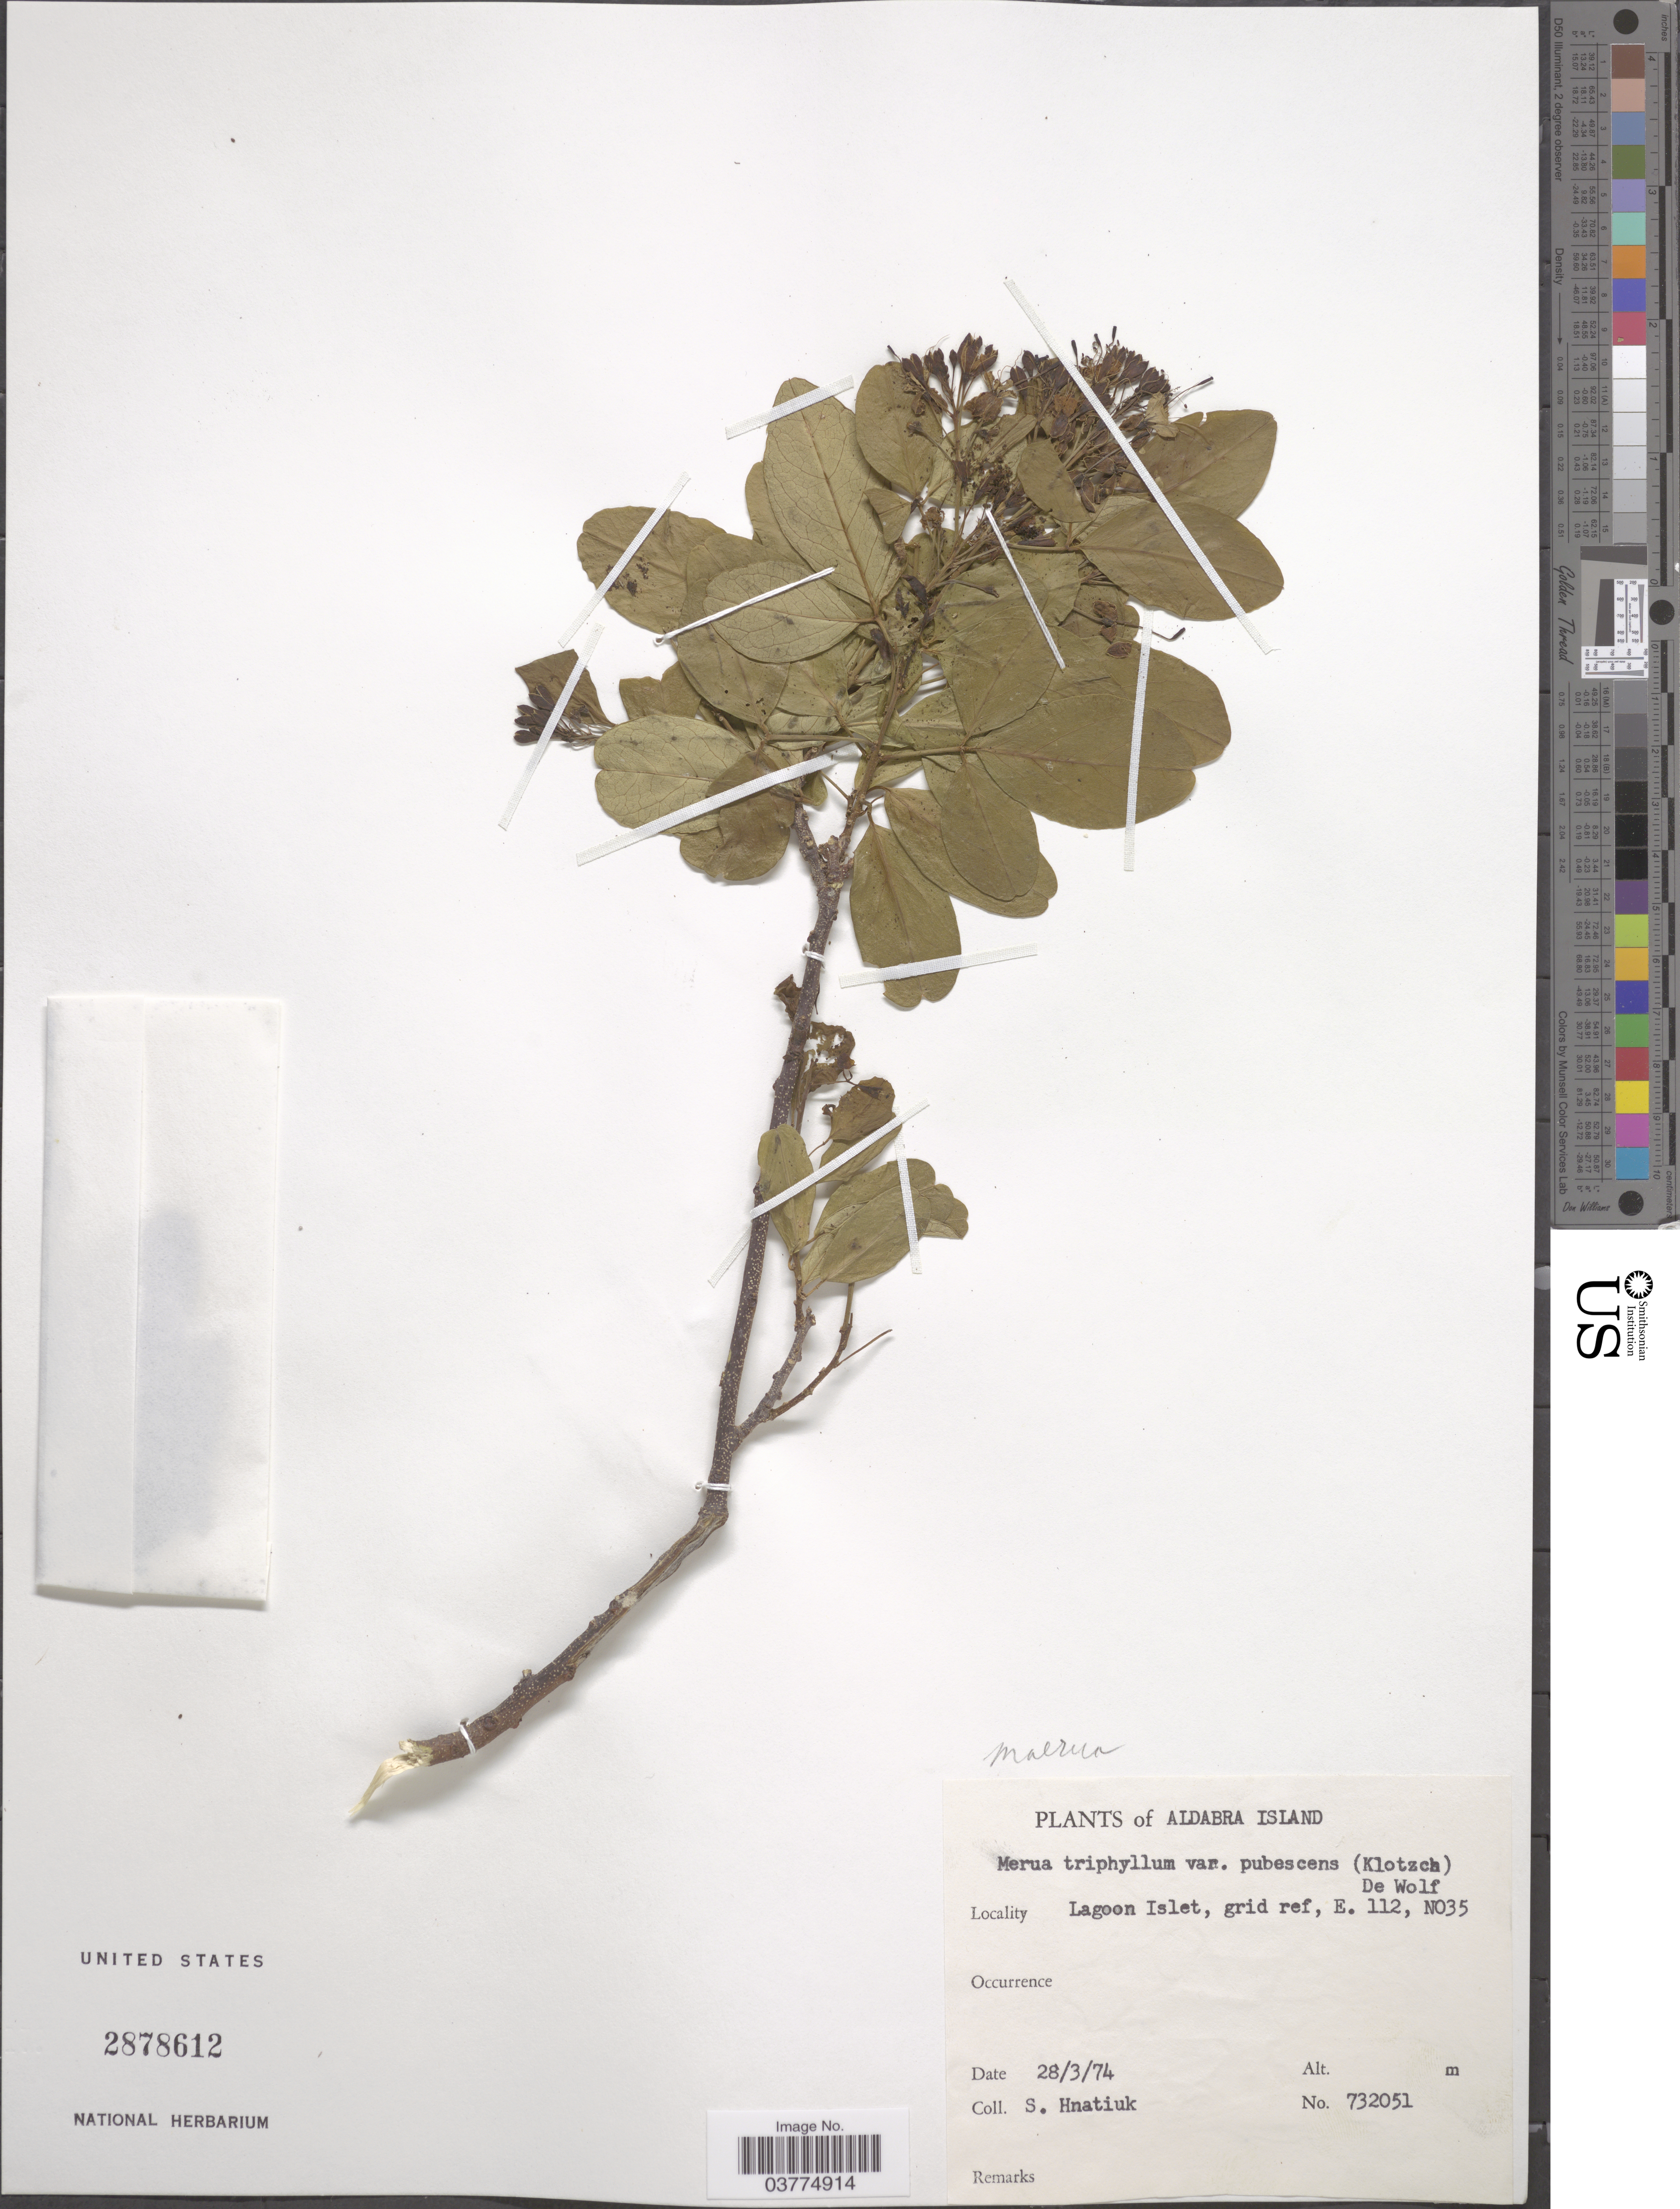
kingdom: Plantae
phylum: Tracheophyta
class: Magnoliopsida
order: Brassicales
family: Capparaceae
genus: Maerua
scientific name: Maerua triphylla var. pubescens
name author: (Klotzsch) DeWolf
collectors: S. Hnatiuk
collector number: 732051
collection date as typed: Transcribed d/m/y: 28/3/74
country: Seychelles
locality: Aldabra Island. Lagoon Islet, grid ref, E. 112, NO35.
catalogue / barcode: US 2878612